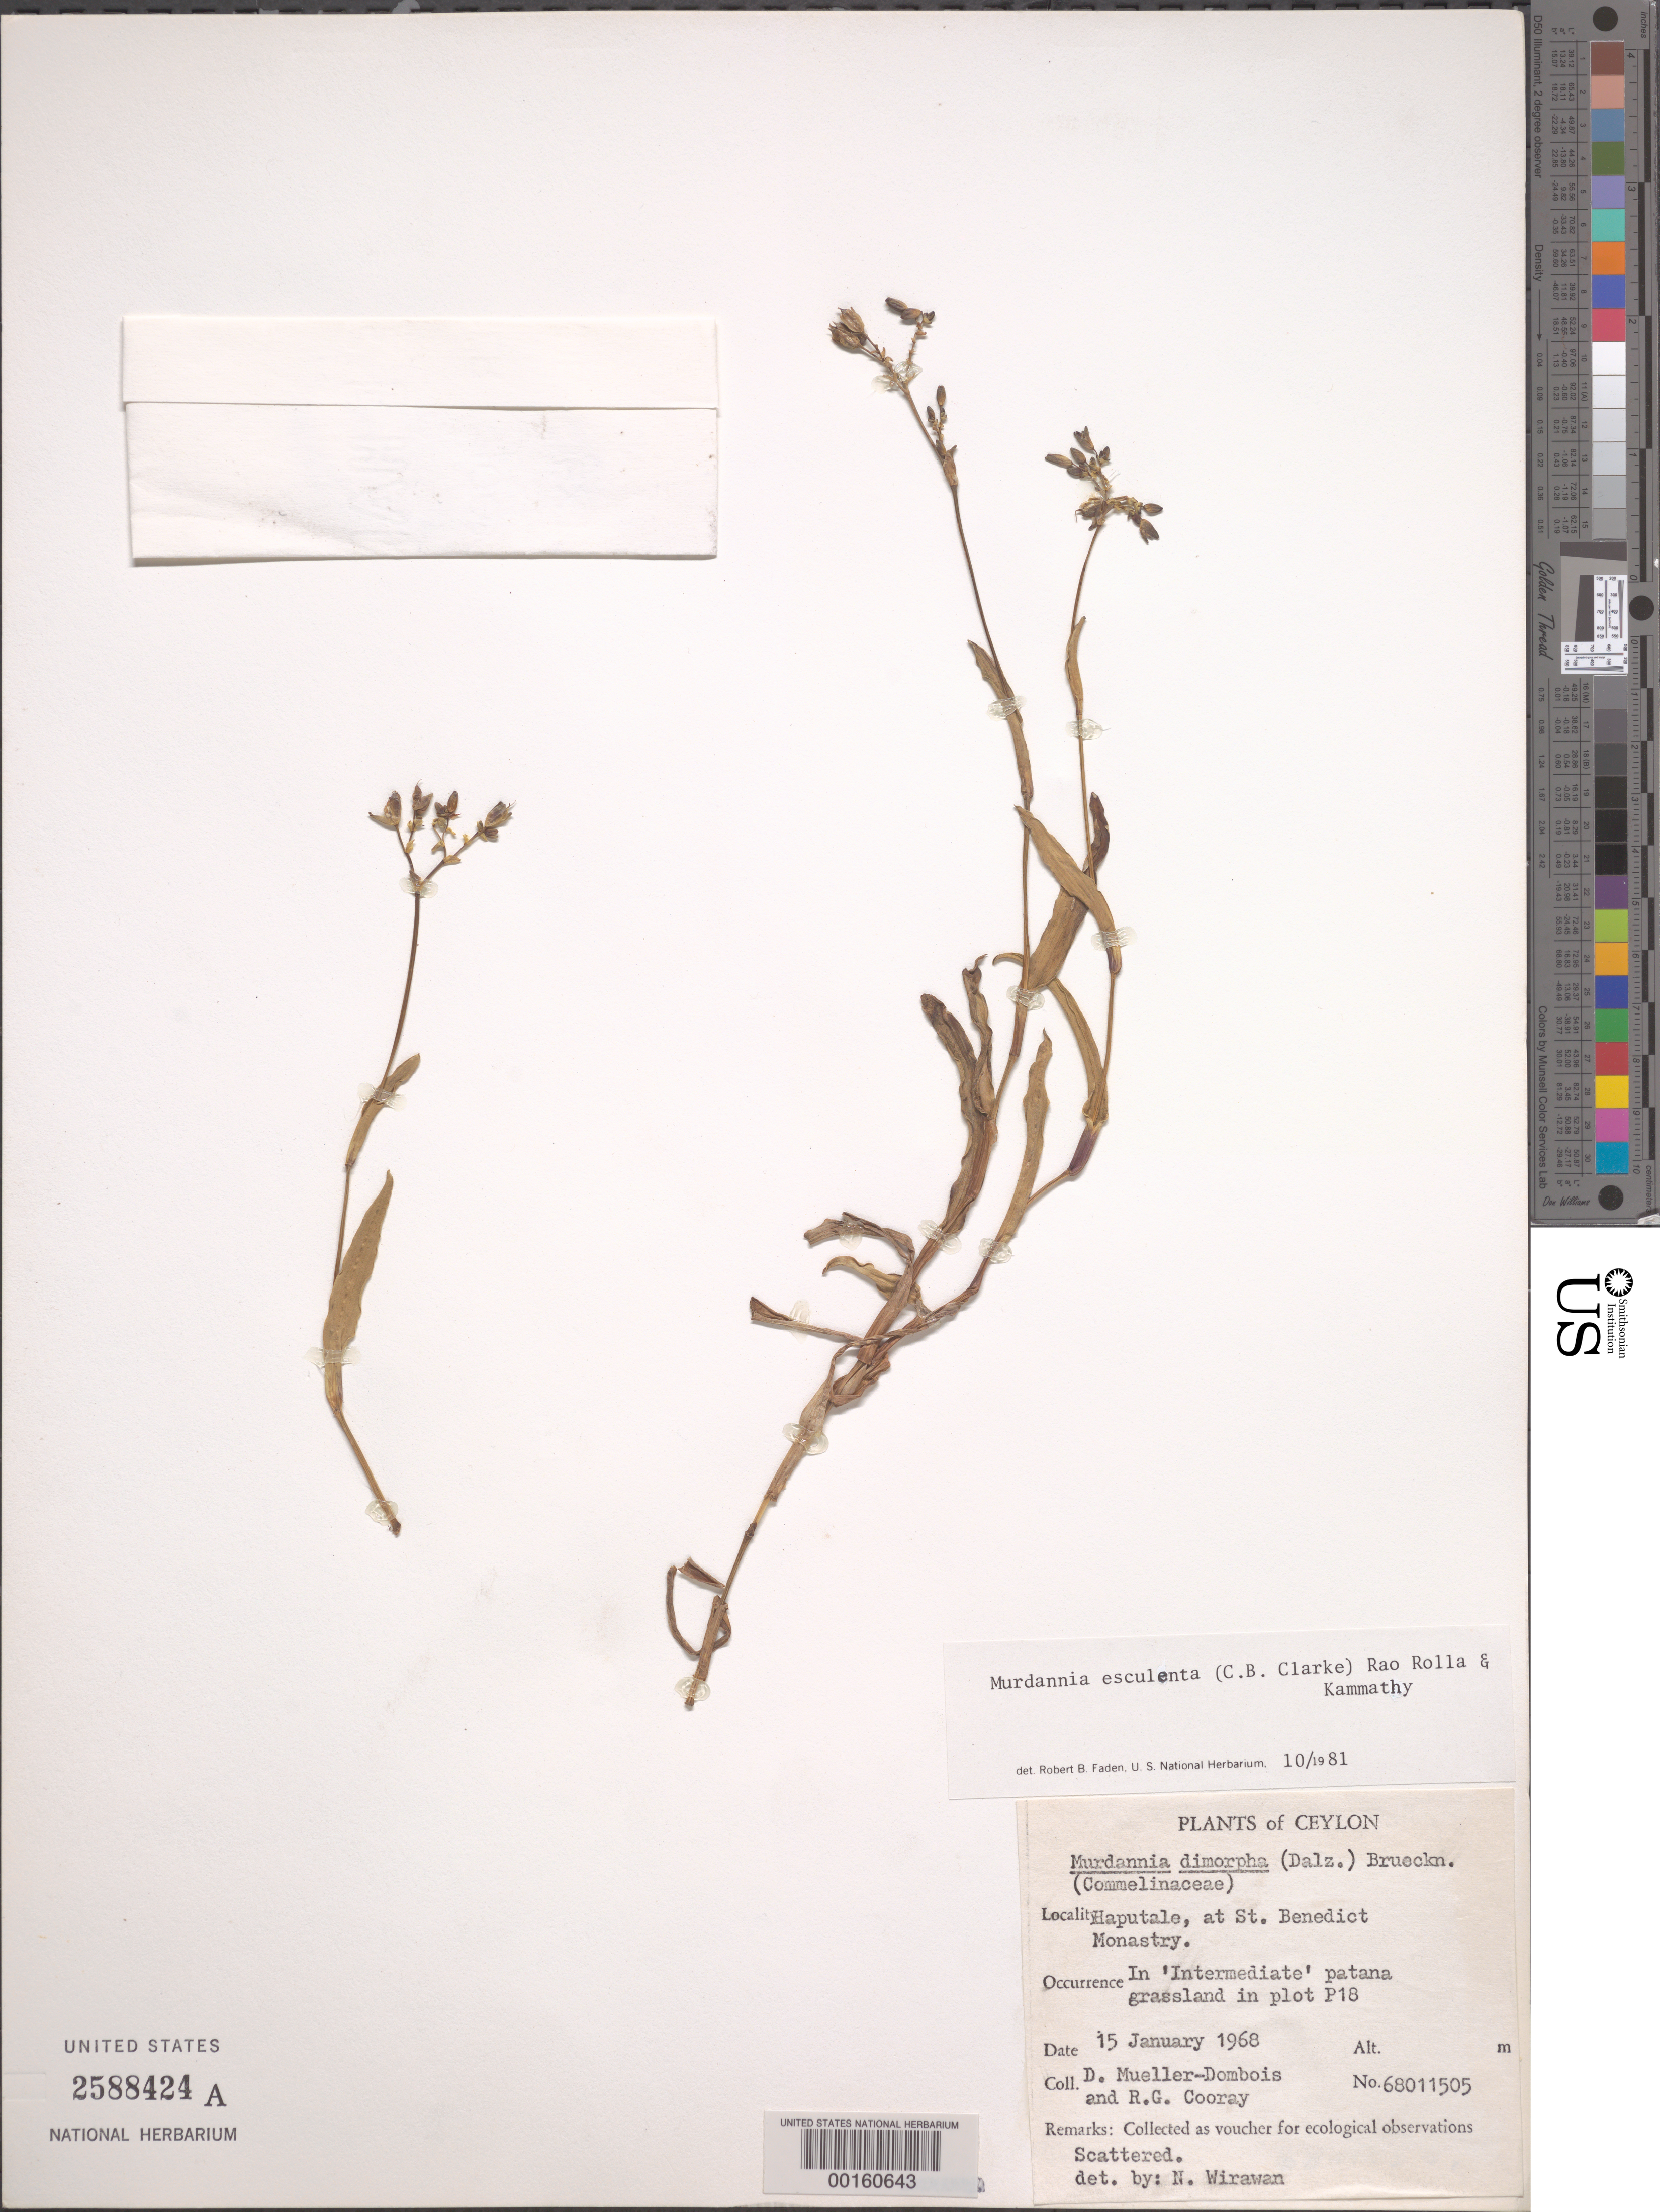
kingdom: Plantae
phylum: Tracheophyta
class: Liliopsida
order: Commelinales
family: Commelinaceae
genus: Murdannia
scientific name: Murdannia esculenta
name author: (Wall. ex C.B. Clarke) Abeyw.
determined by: Faden, Robert B., (US), Smithsonian Institution - National Museum of Natural History (UNITED STATES)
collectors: D. Mueller-Dombois & R. Cooray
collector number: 68011505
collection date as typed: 15 Jan 1968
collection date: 1968-01-15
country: Sri Lanka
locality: Haputale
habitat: Grassland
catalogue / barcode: US 2588424A